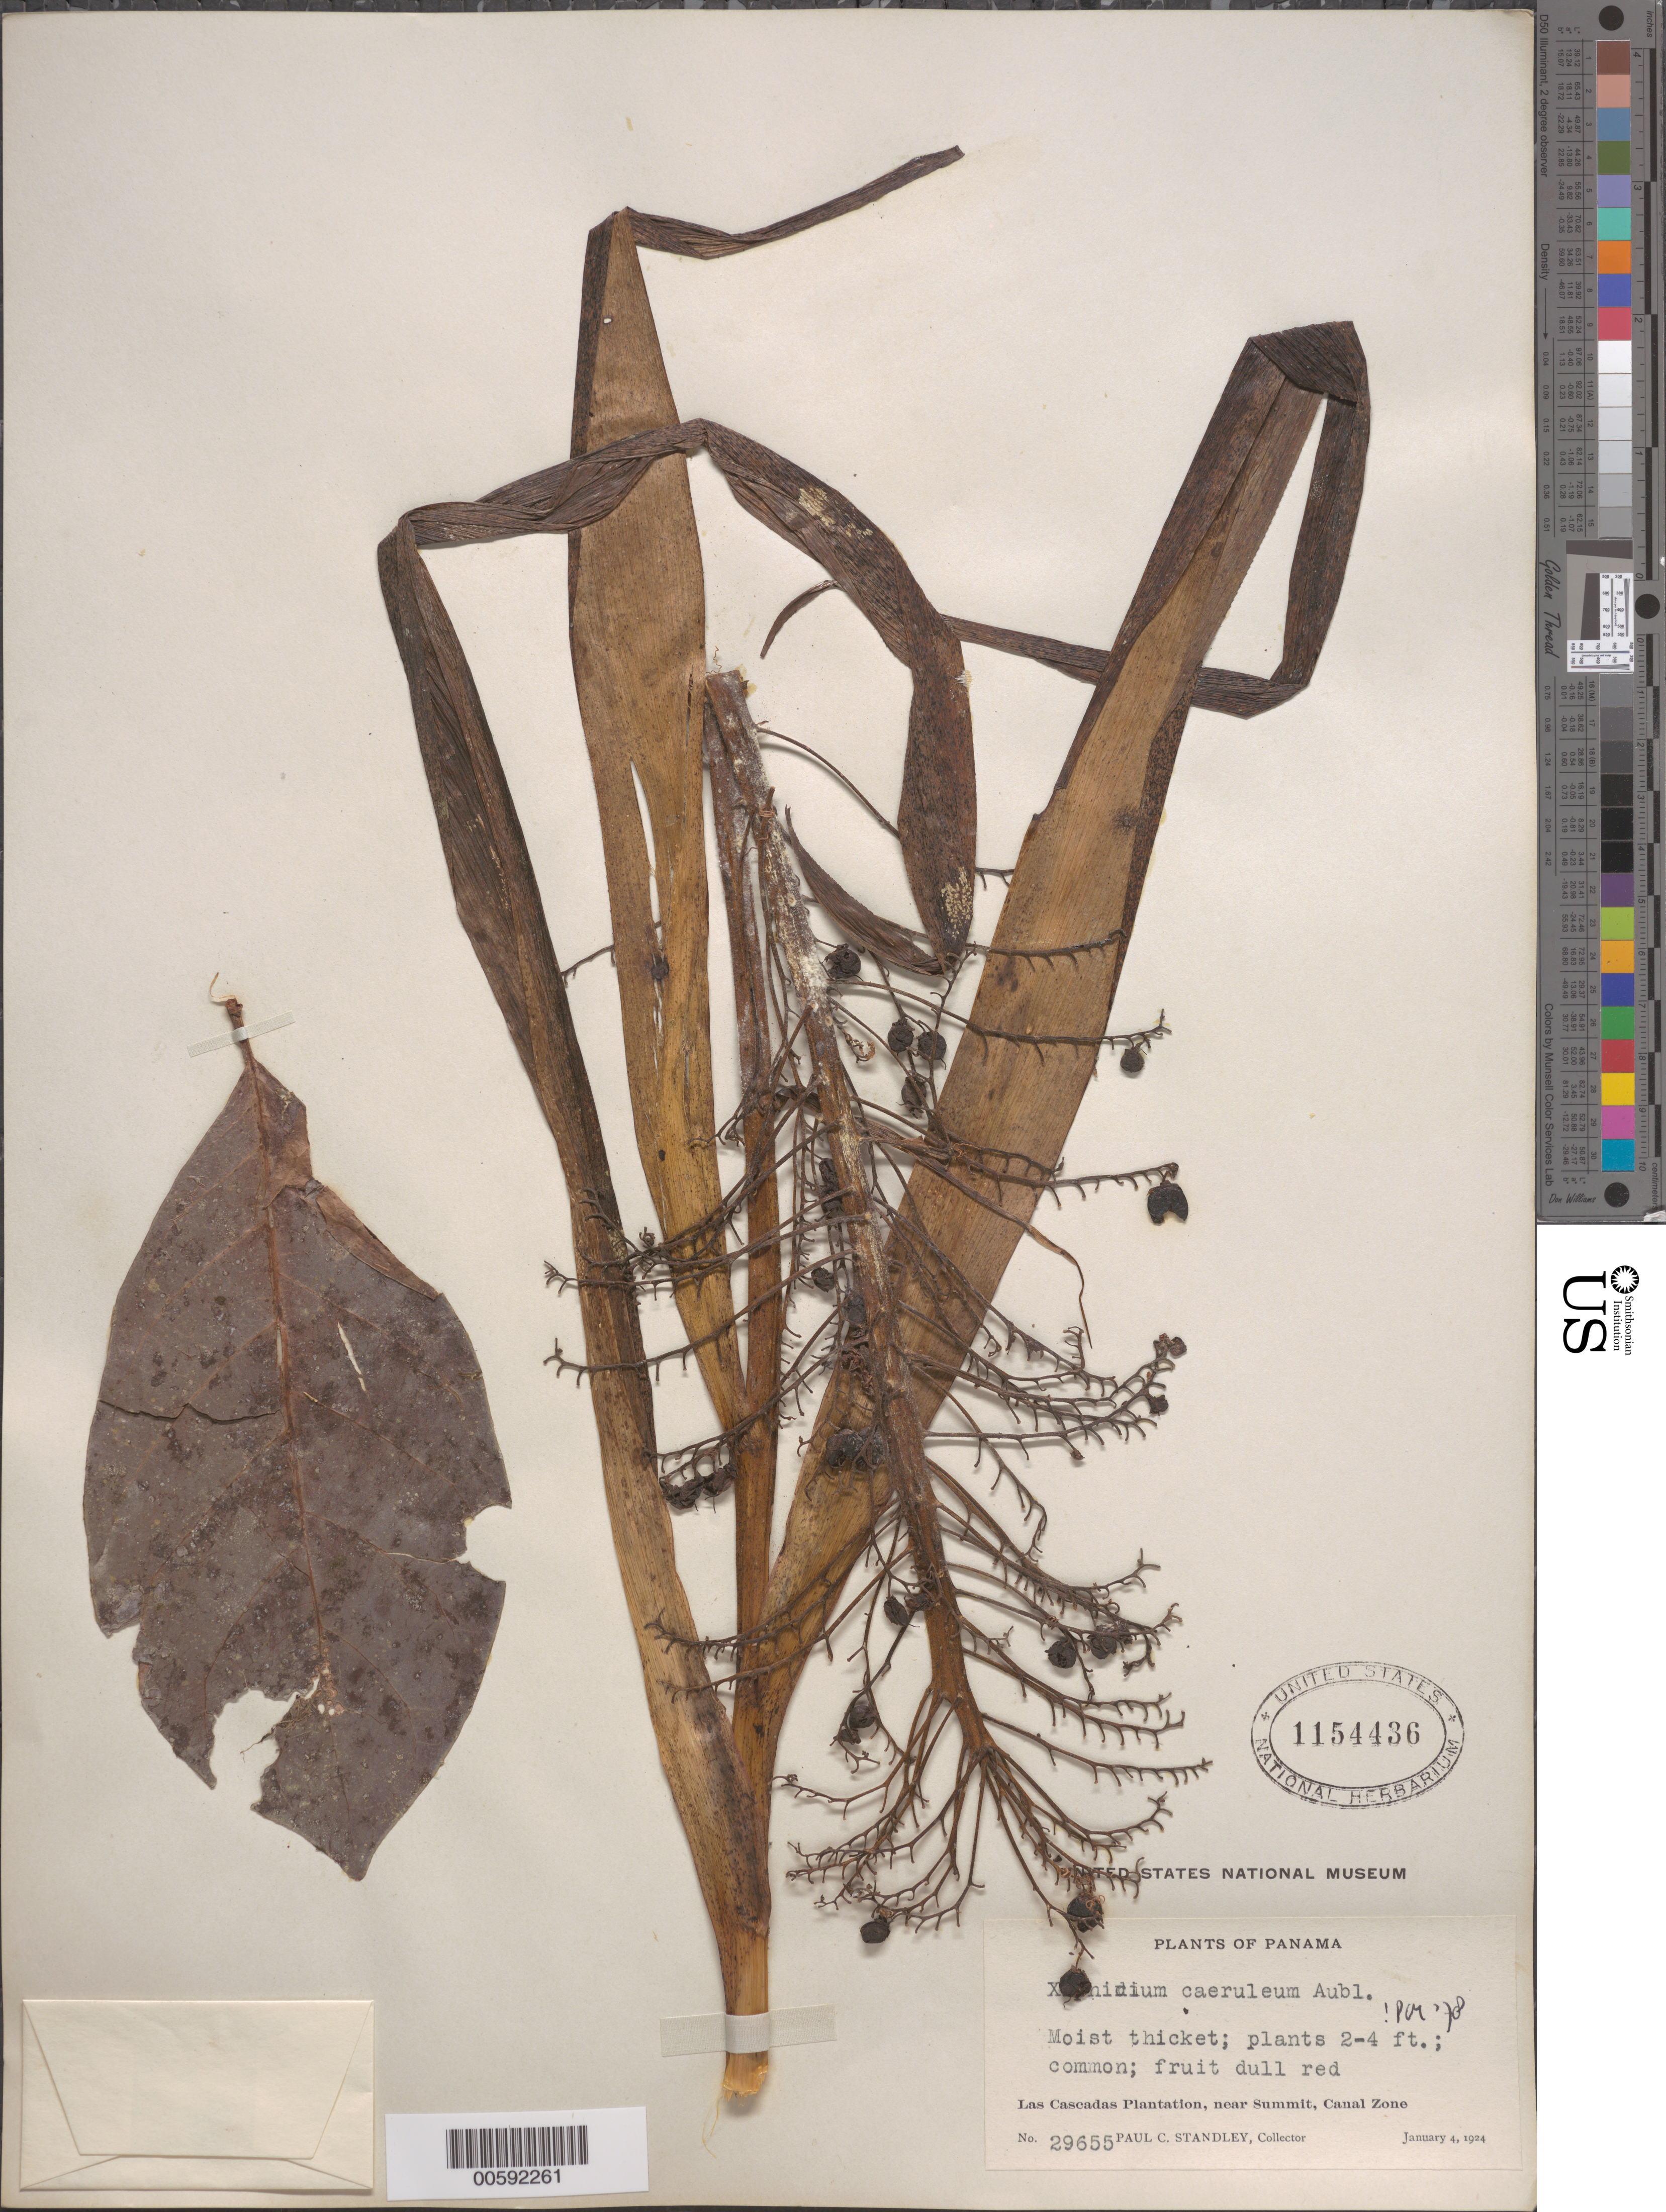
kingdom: Plantae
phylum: Tracheophyta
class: Liliopsida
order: Commelinales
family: Haemodoraceae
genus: Xiphidium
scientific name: Xiphidium caeruleum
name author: Aubl.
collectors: P. C. Standley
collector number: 29655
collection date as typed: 04 Jan 1924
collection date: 1924-01-04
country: Panama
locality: Las Cascadas Plantation, near Summit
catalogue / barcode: US 1154436